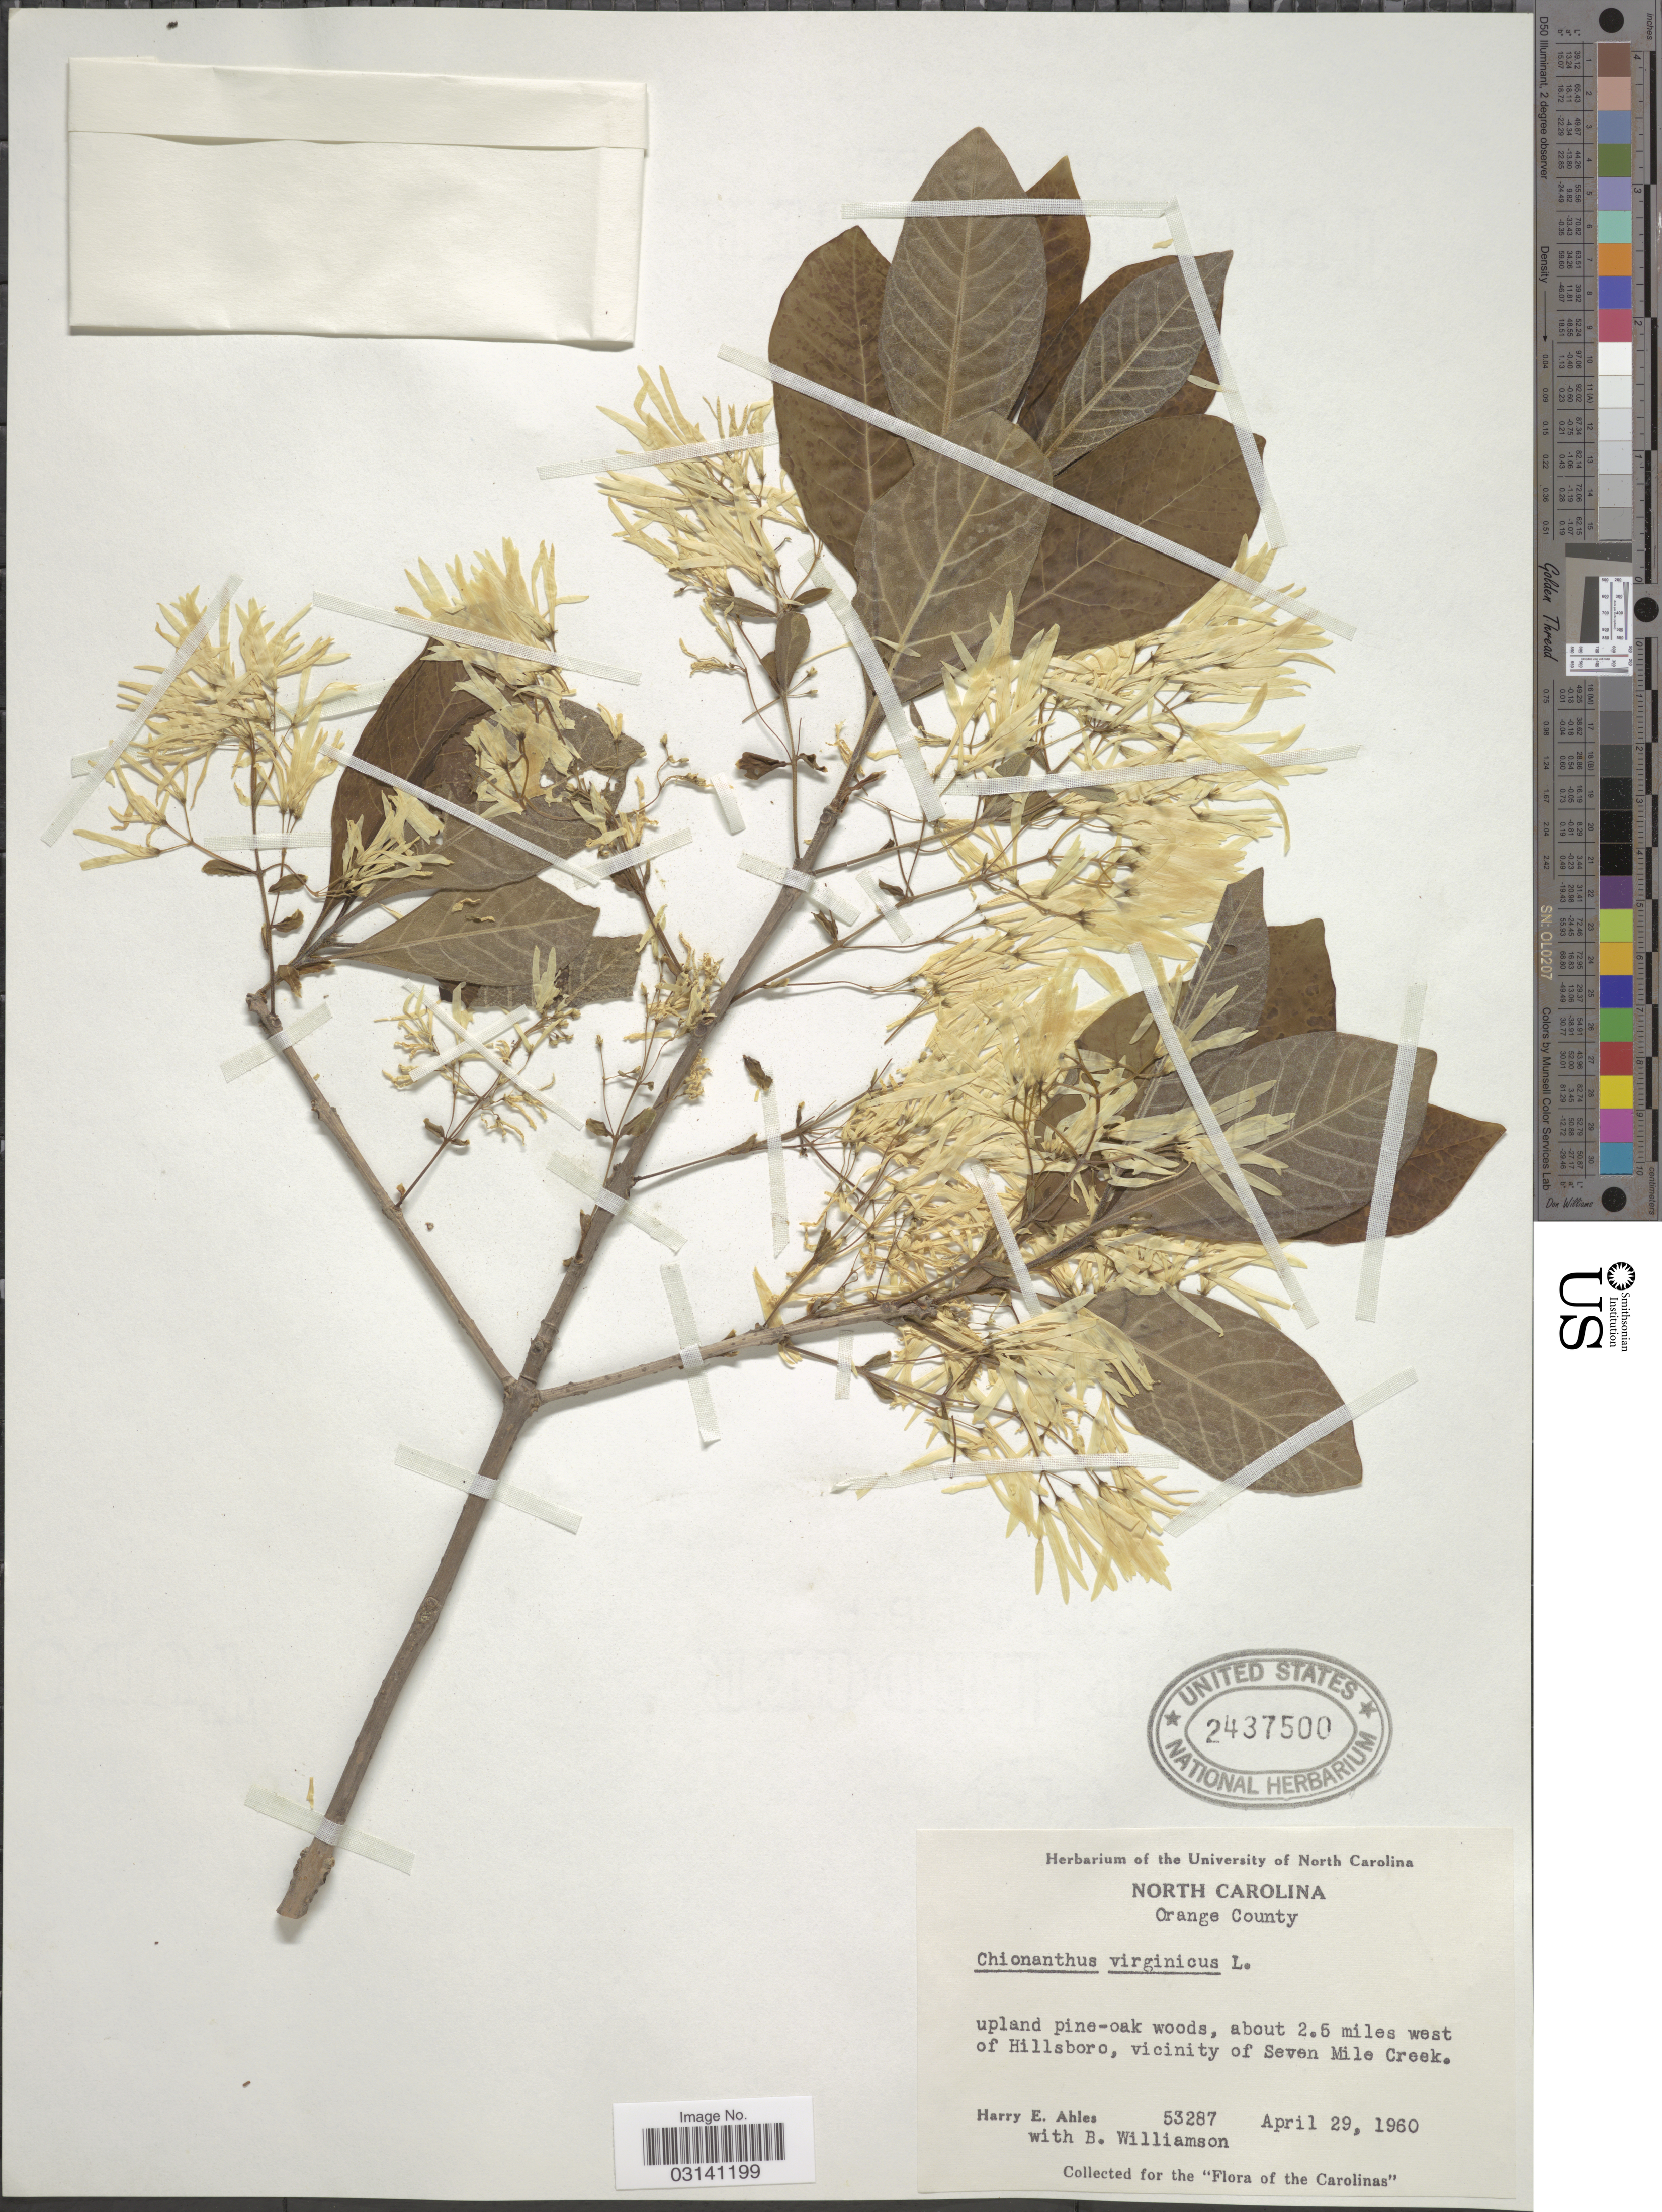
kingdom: Plantae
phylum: Tracheophyta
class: Magnoliopsida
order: Lamiales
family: Oleaceae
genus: Chionanthus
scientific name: Chionanthus virginicus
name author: L.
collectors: H. E. Ahles & B. Williamson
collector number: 53287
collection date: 1960-04-29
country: United States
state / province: North Carolina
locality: Orange County, upland pine-oak woods, about 2.5 miles west of Hillsboro, vicinity of Seven Mile Creek. Carolinas.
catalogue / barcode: US 2437500